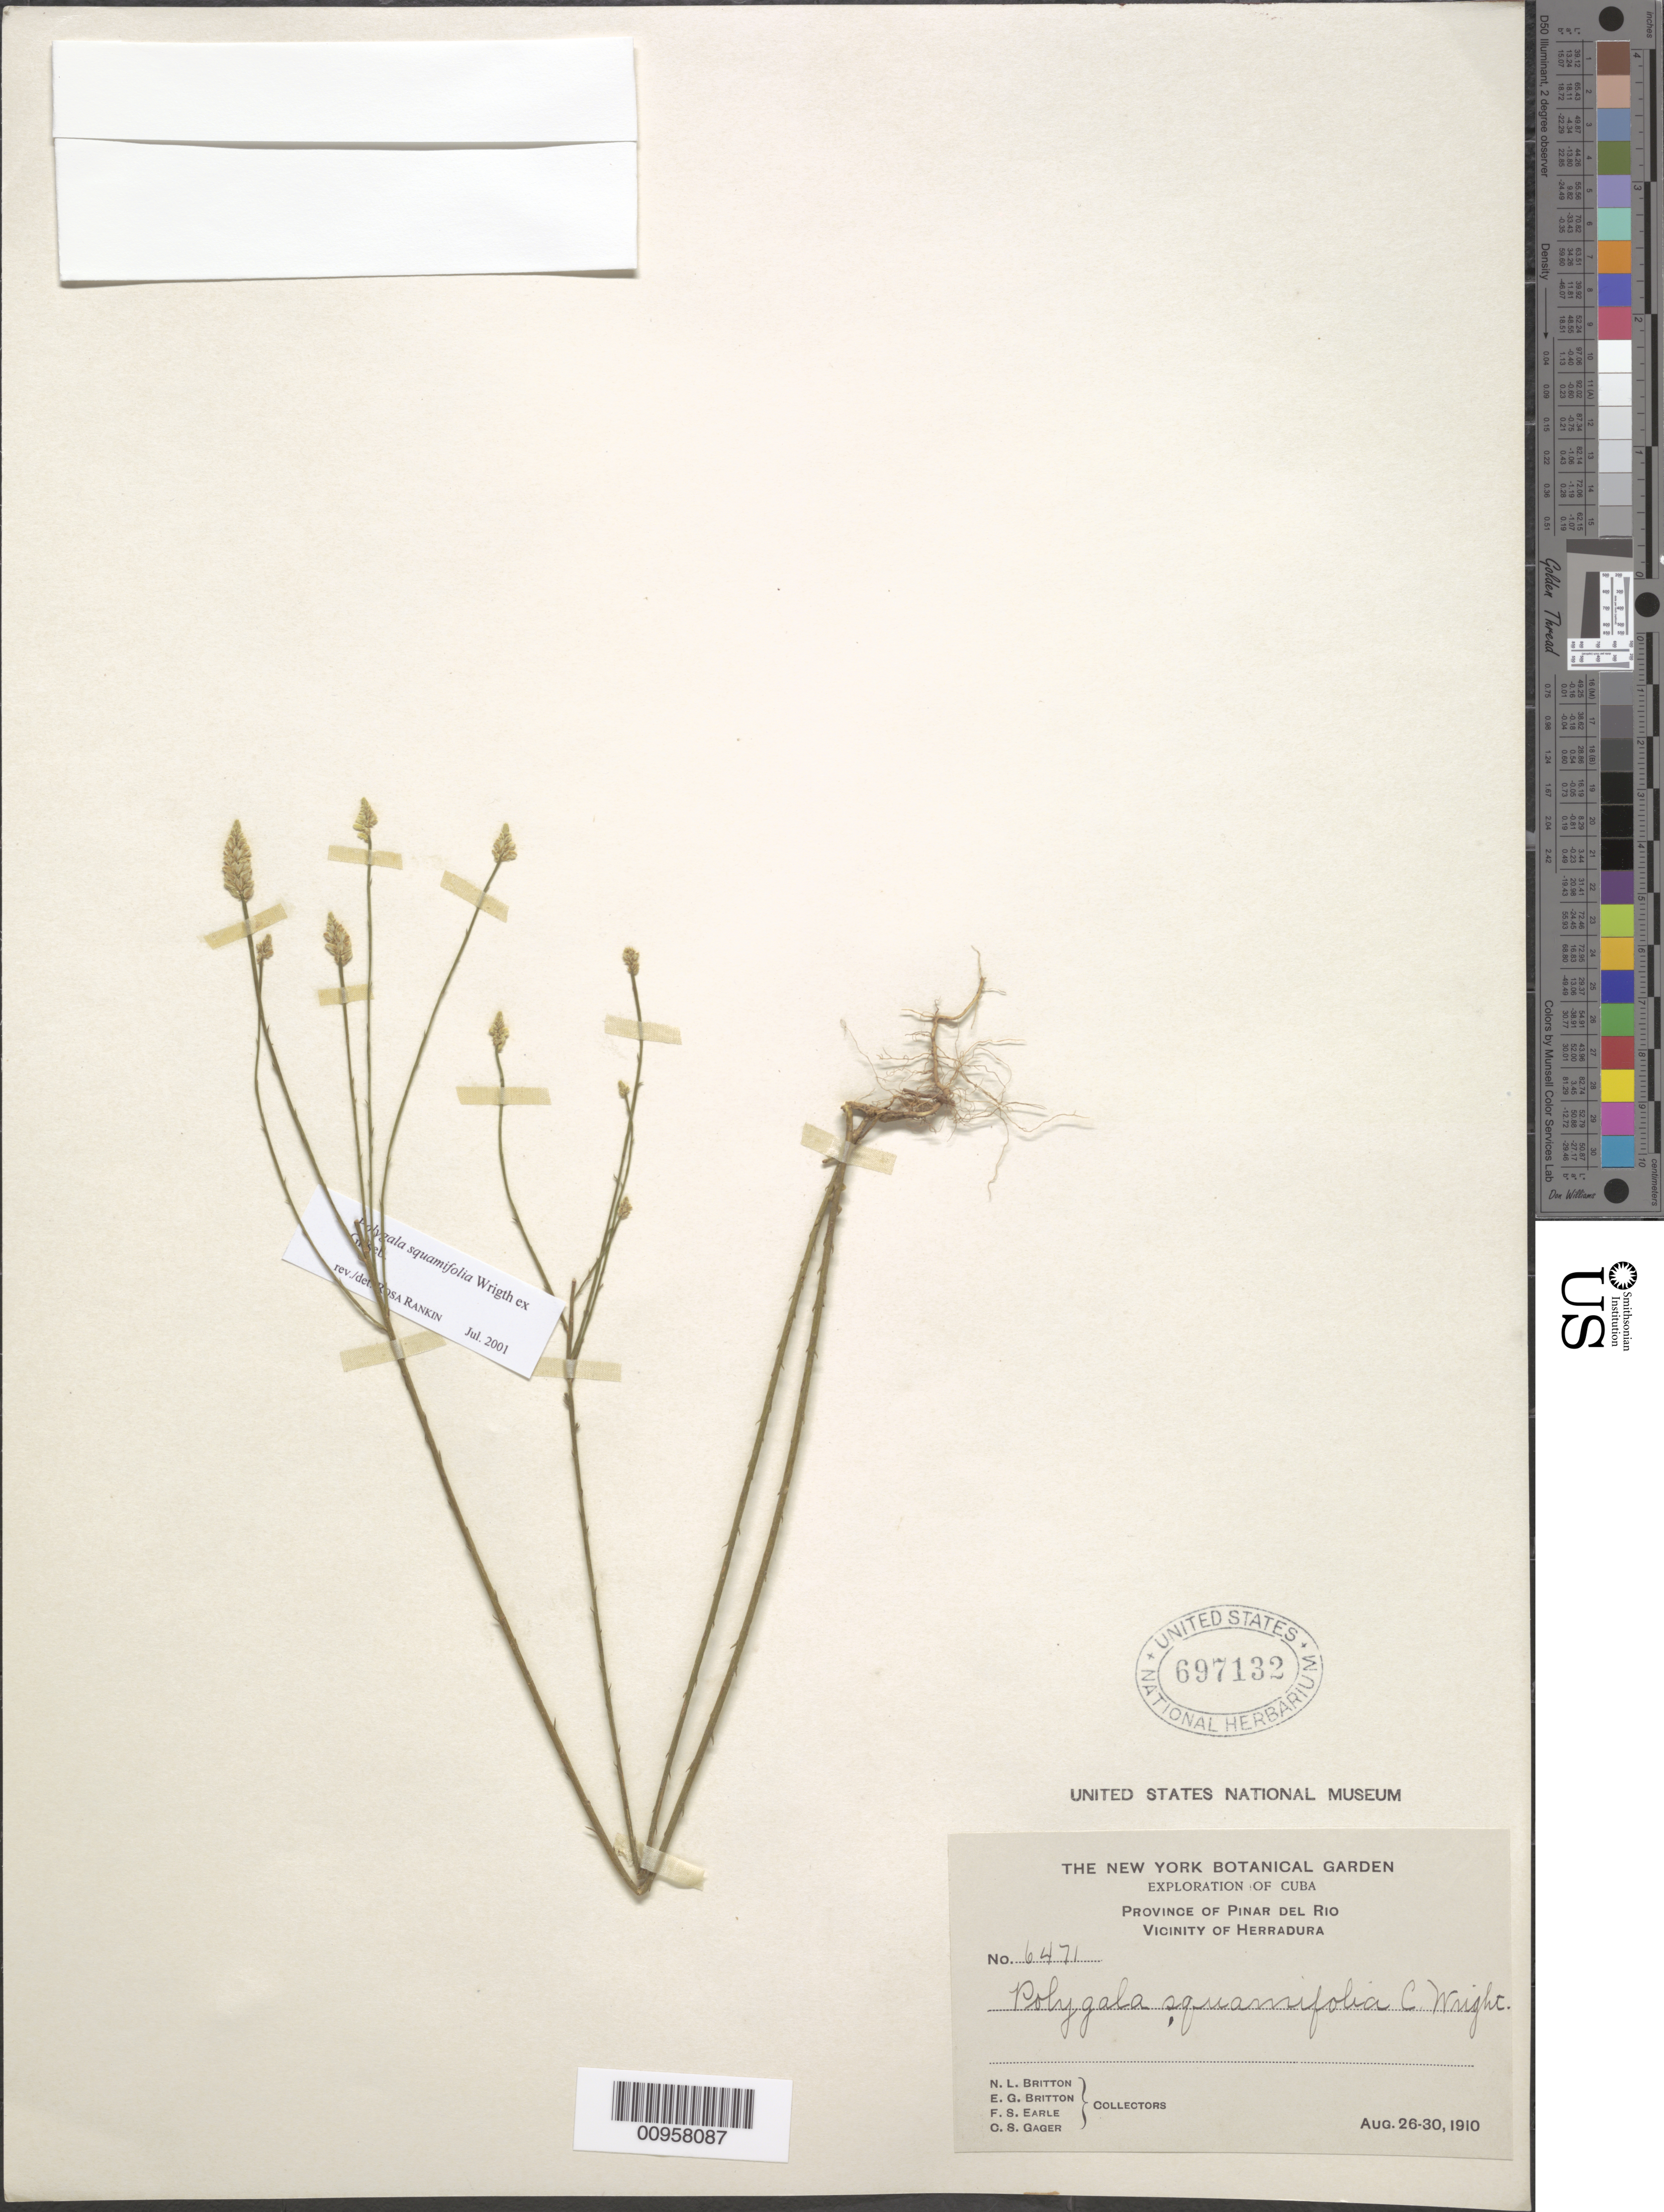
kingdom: Plantae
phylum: Tracheophyta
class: Magnoliopsida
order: Fabales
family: Polygalaceae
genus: Polygala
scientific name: Polygala squamifolia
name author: C. Wright in Griseb.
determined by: Rankin Rodriguez, Rosa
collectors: N. Britton, E. G. Britton, F. S. Earle & C. Gager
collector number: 6471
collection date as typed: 26 Aug 1910 to 30 Aug 1910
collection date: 1910-08-26/1910-08-30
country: Cuba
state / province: Pinar del Rio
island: Cuba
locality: Vicinity of Herradura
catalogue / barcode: US 697132